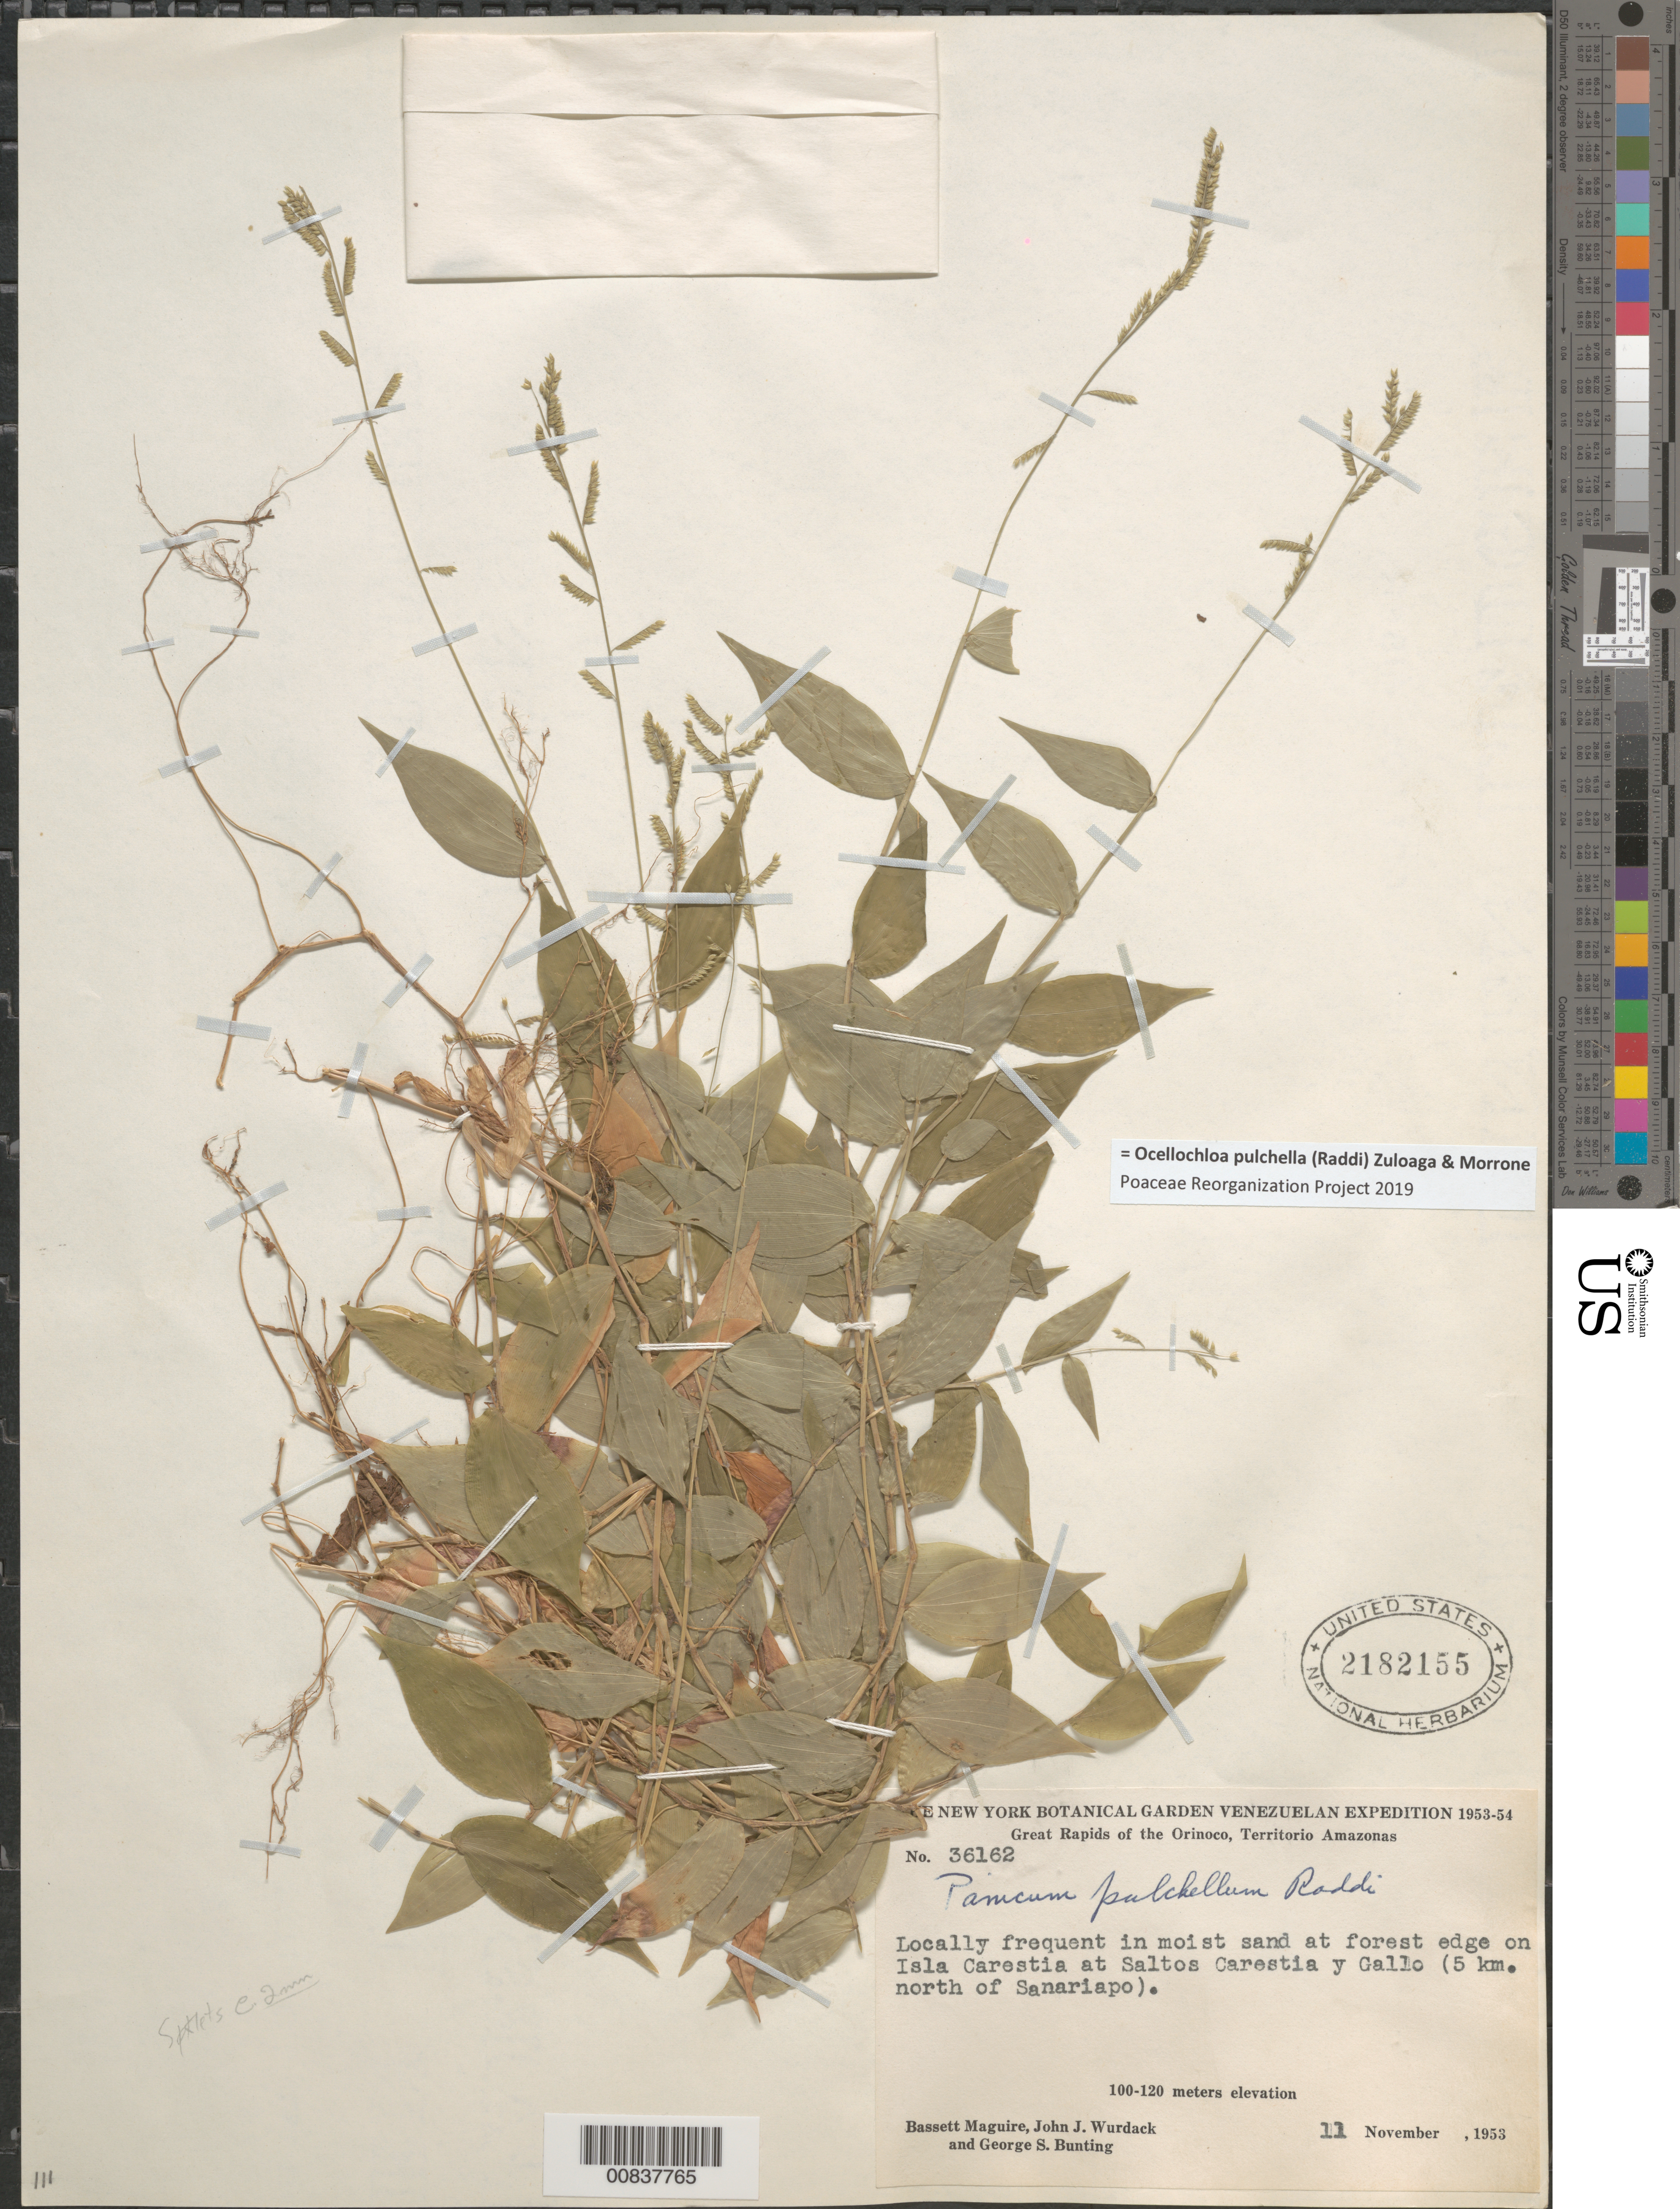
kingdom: Plantae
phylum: Tracheophyta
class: Liliopsida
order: Poales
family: Poaceae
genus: Panicum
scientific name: Panicum pulchellum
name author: Raddi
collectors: B. Maguire, J. J. Wurdack & G. S. Bunting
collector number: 36162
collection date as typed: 11-Nov-53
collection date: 1953-11-11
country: Venezuela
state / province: Amazonas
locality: Orinoco R., Isla Carestia at Santos Carestia y Gallo, 5 km N of Sanriapo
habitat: Moist sand at forest edge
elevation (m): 100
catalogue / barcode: US 2182155